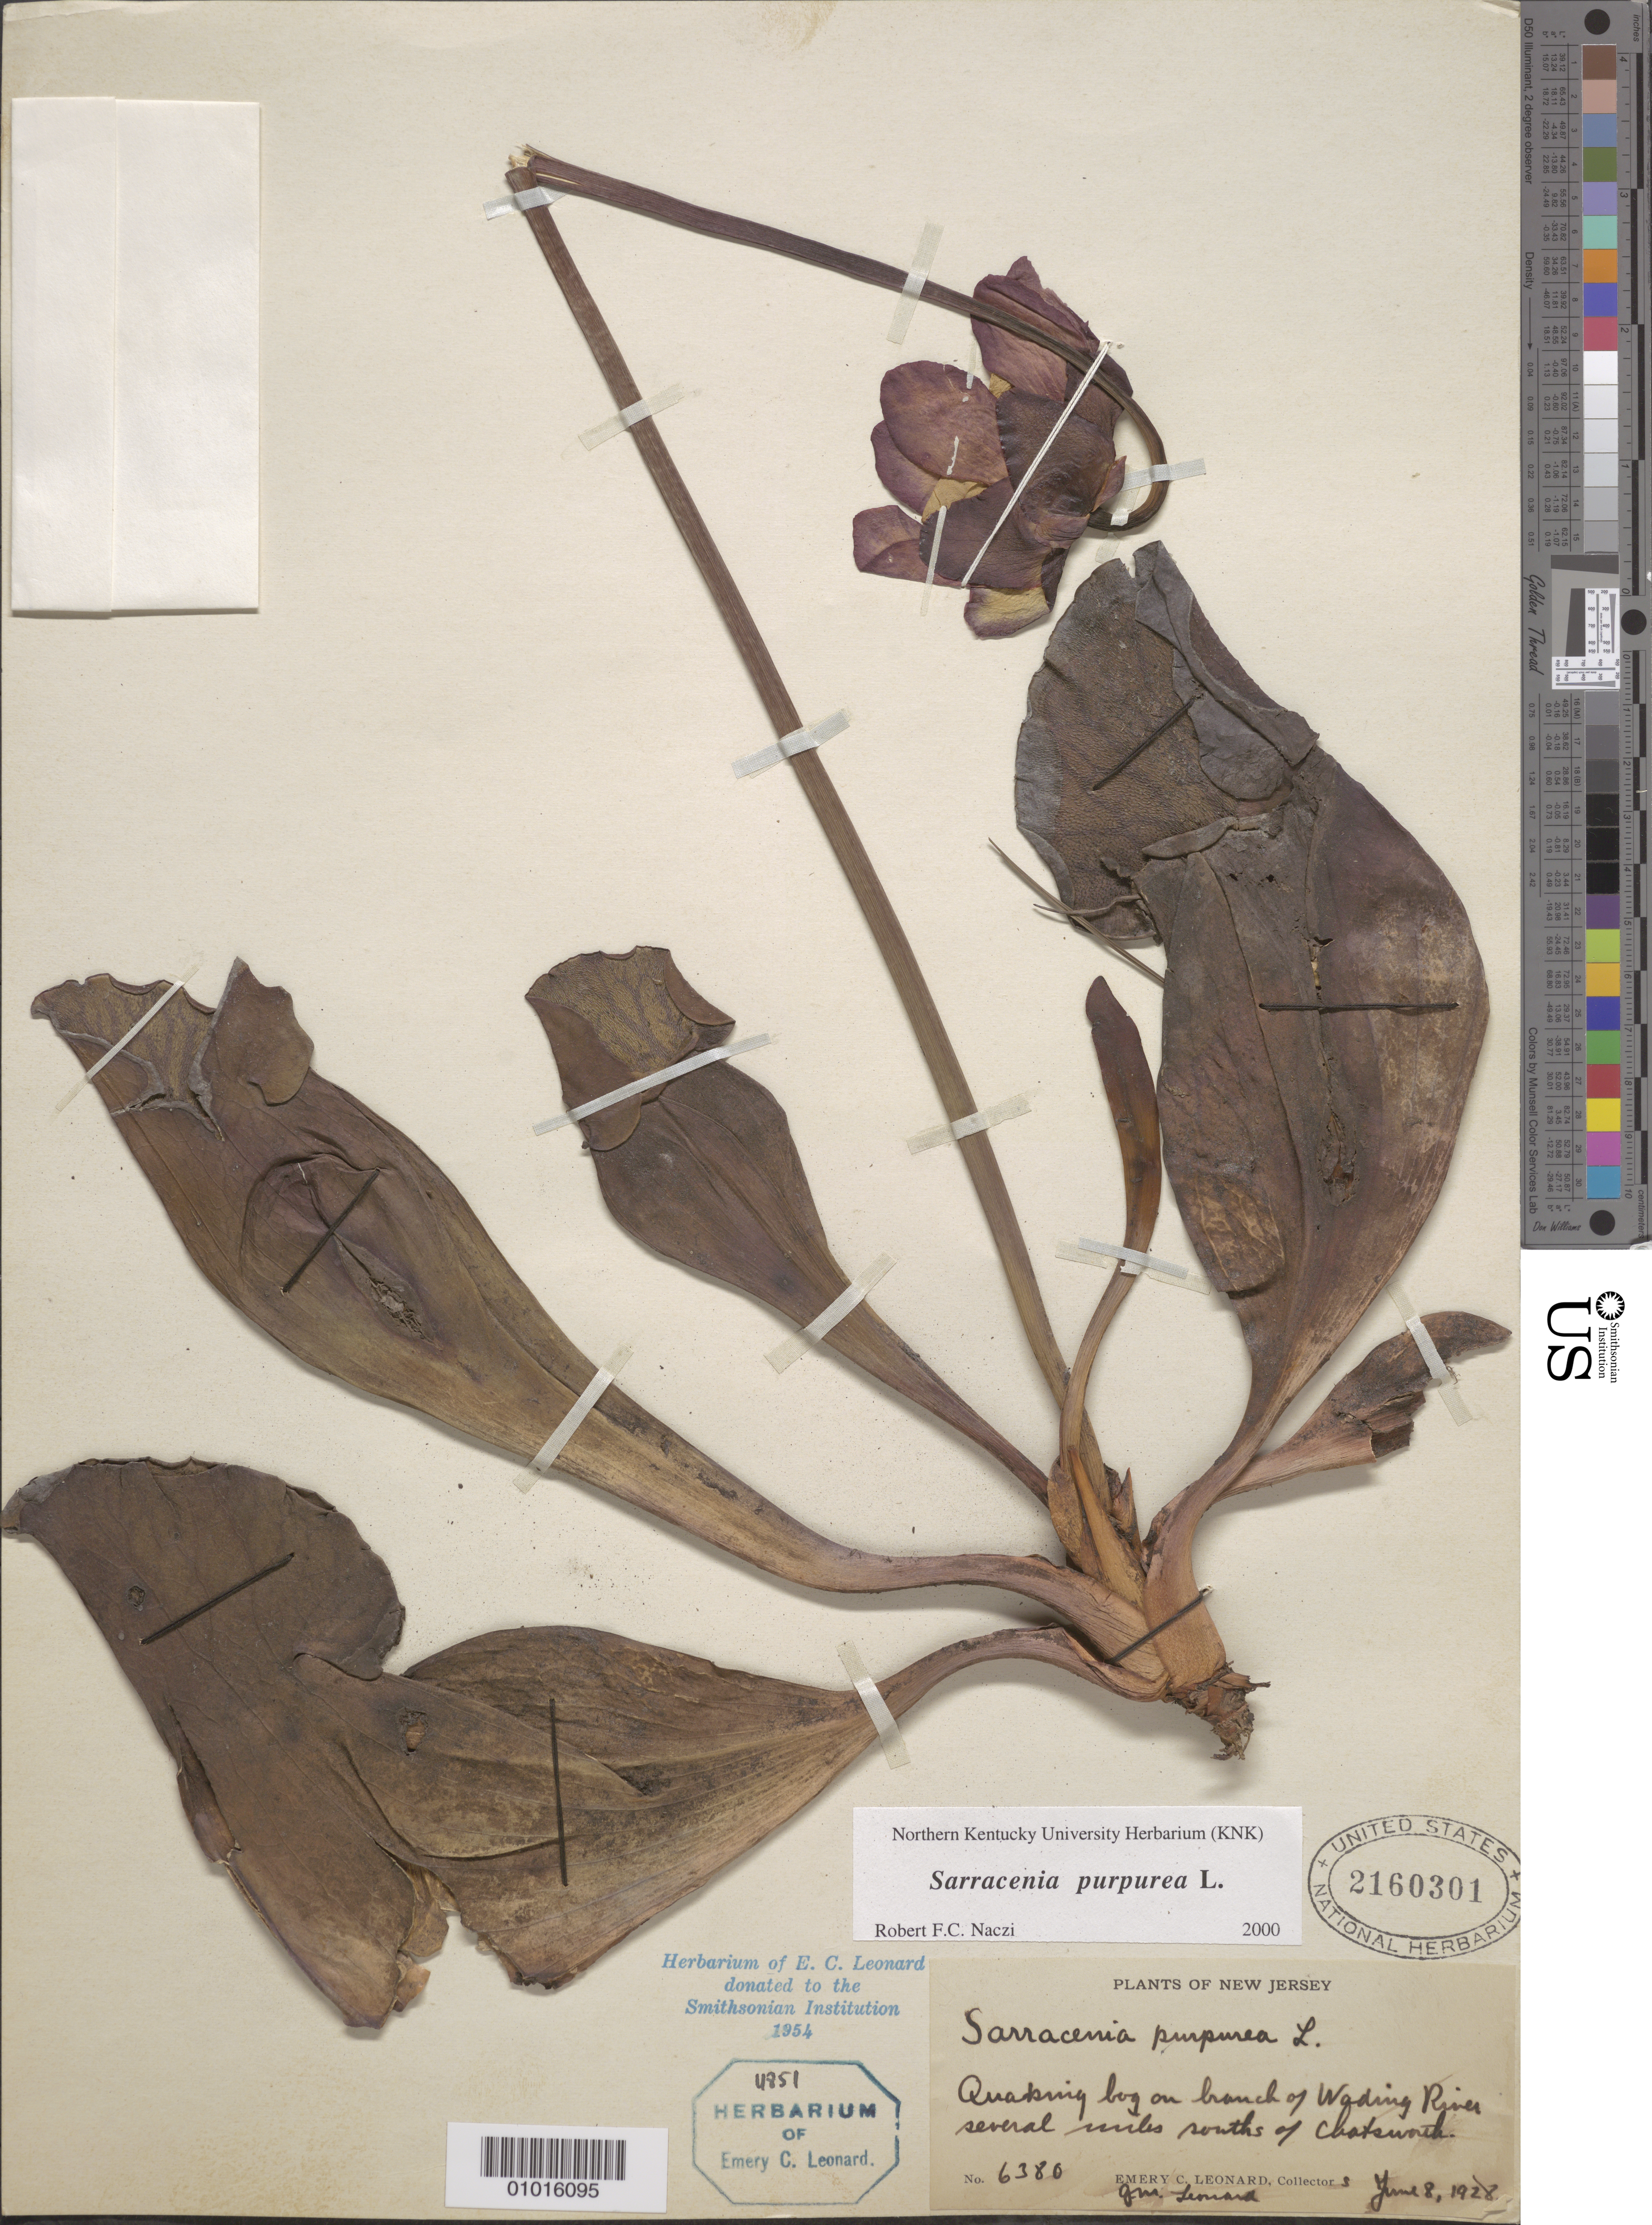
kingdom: Plantae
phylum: Tracheophyta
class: Magnoliopsida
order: Ericales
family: Sarraceniaceae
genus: Sarracenia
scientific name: Sarracenia purpurea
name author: L.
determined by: Naczi, R. F. C.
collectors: E. C. Leonard & G. M. Leonard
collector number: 6380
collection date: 1928-06-08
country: United States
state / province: New Jersey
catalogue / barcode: US 2160301